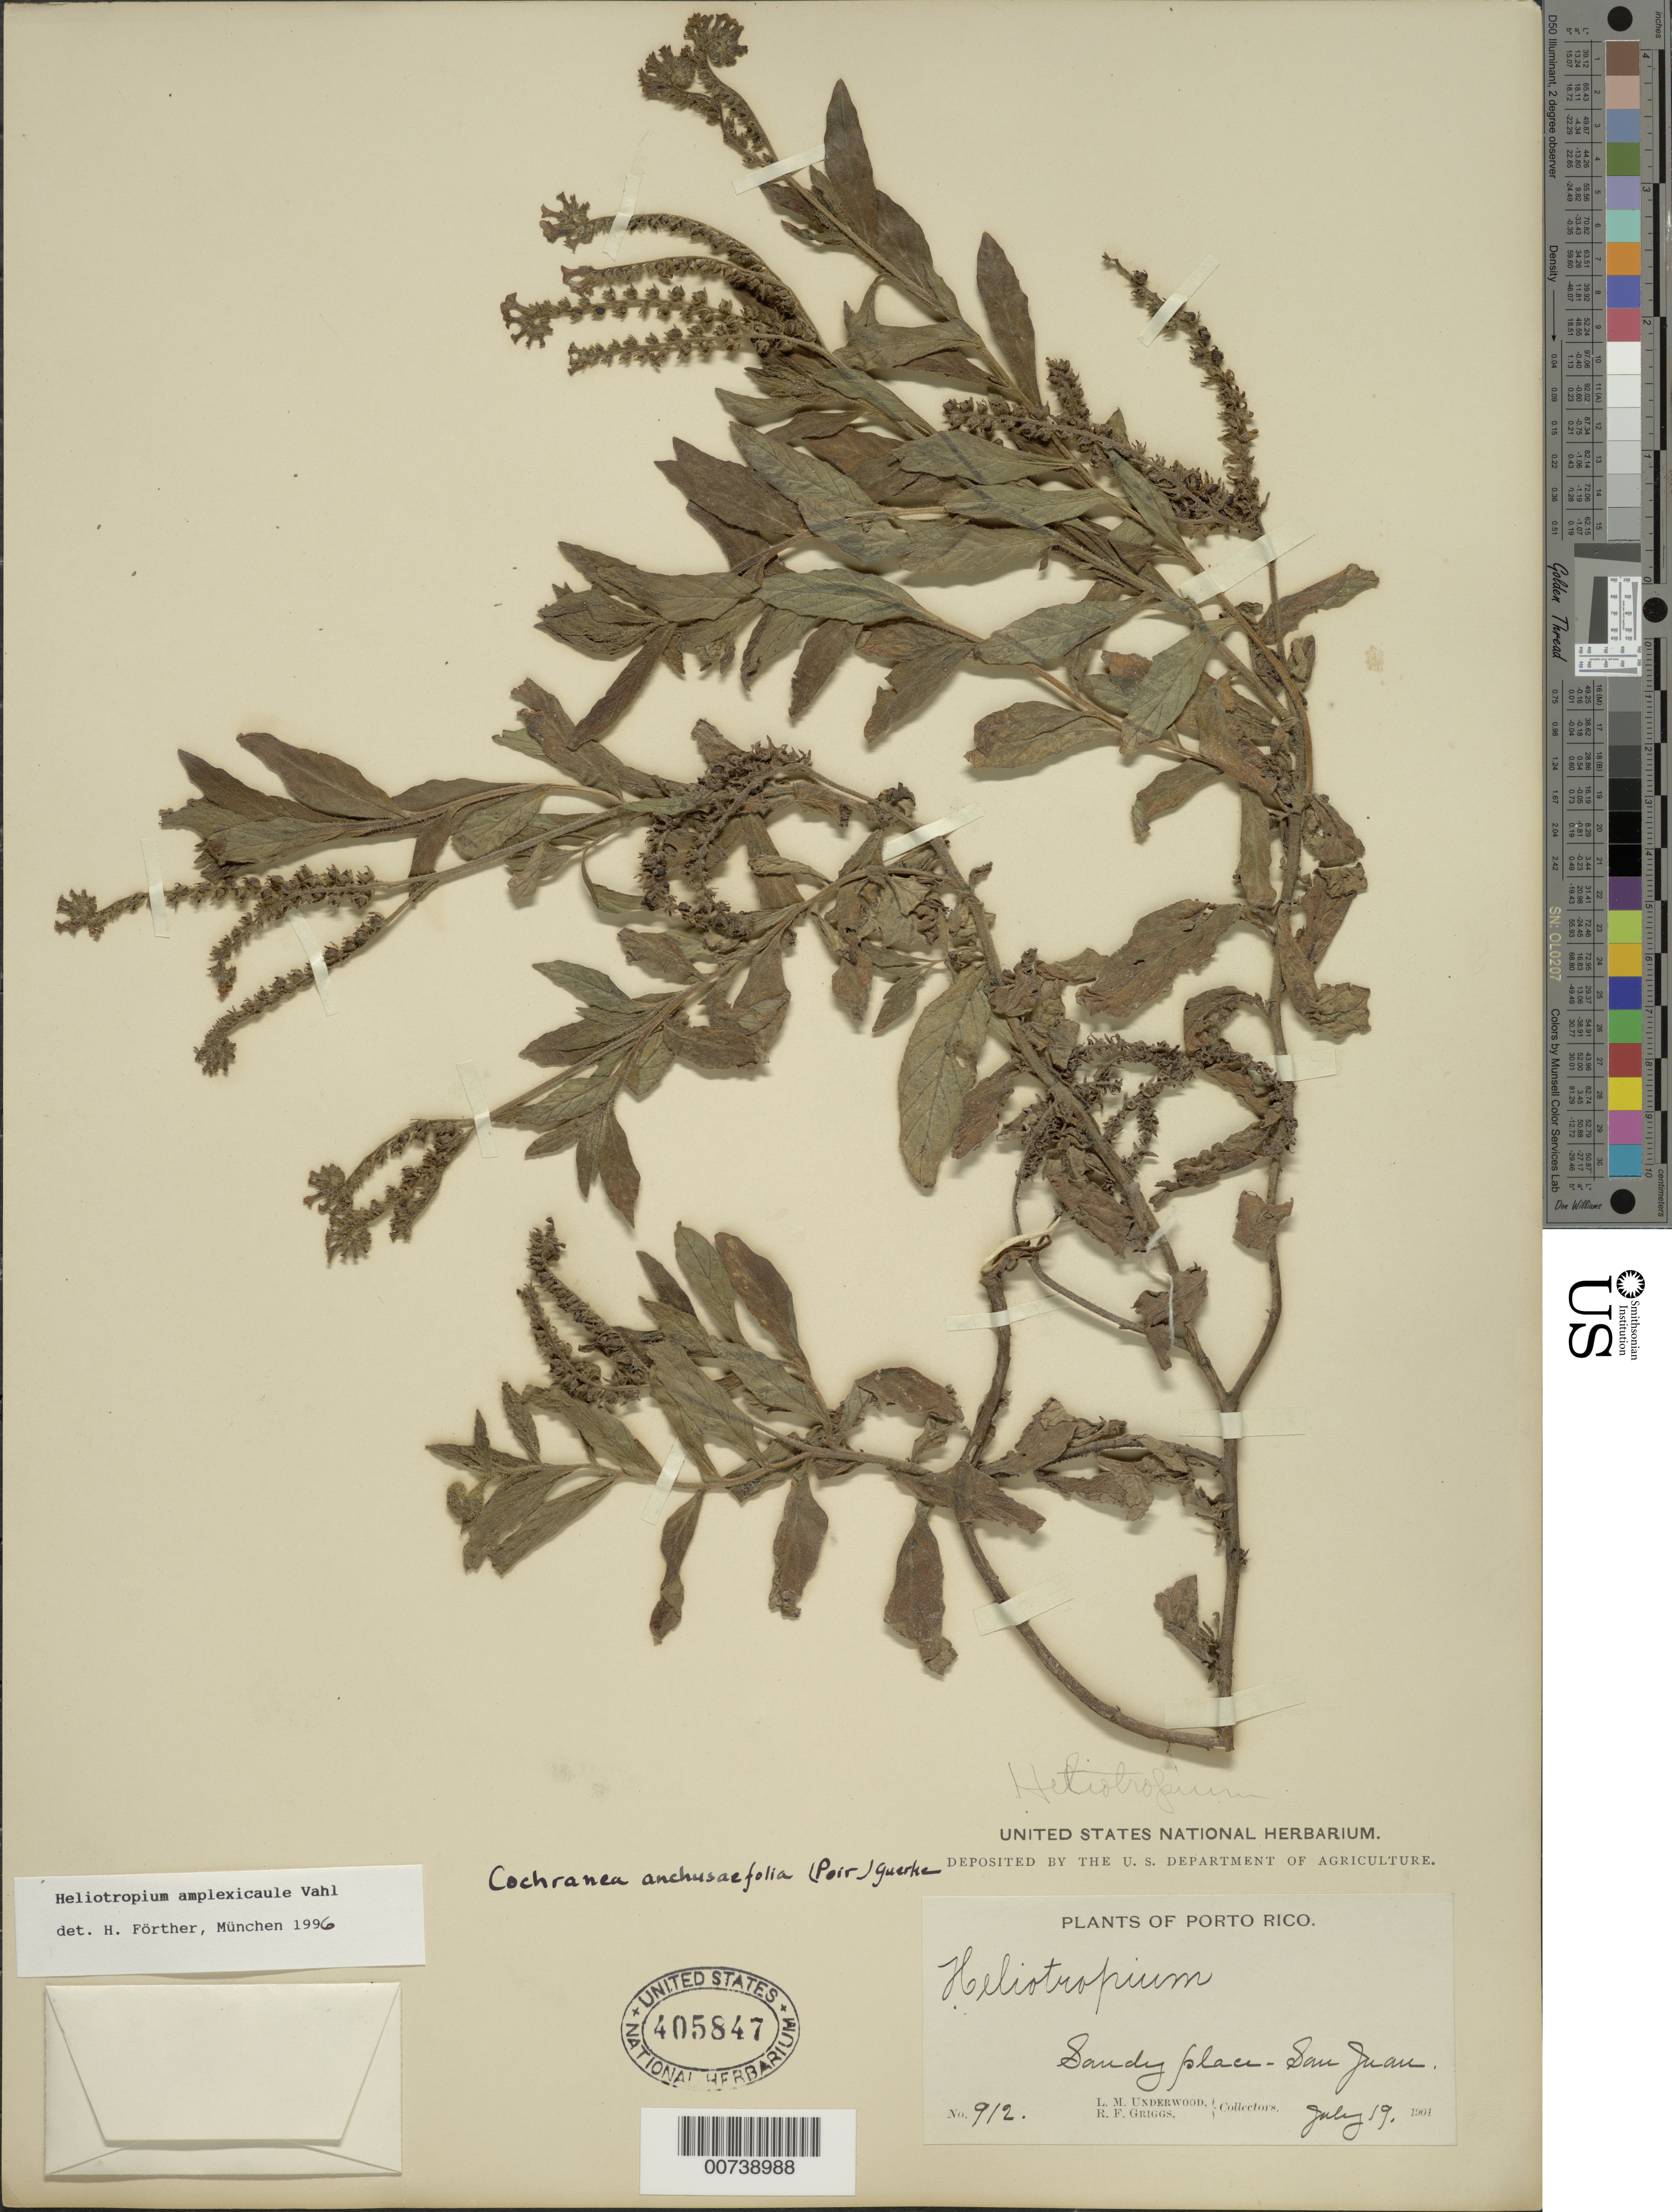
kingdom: Plantae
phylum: Tracheophyta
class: Magnoliopsida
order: Boraginales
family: Heliotropiaceae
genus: Heliotropium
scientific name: Heliotropium amplexicaule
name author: Vahl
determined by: Fôrther, H.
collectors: L. M. Underwood & R. F. Griggs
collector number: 912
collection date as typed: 19 Jul 1901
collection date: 1901-07-19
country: Puerto Rico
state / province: San Juan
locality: San Juan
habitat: Sandy places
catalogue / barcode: US 405847